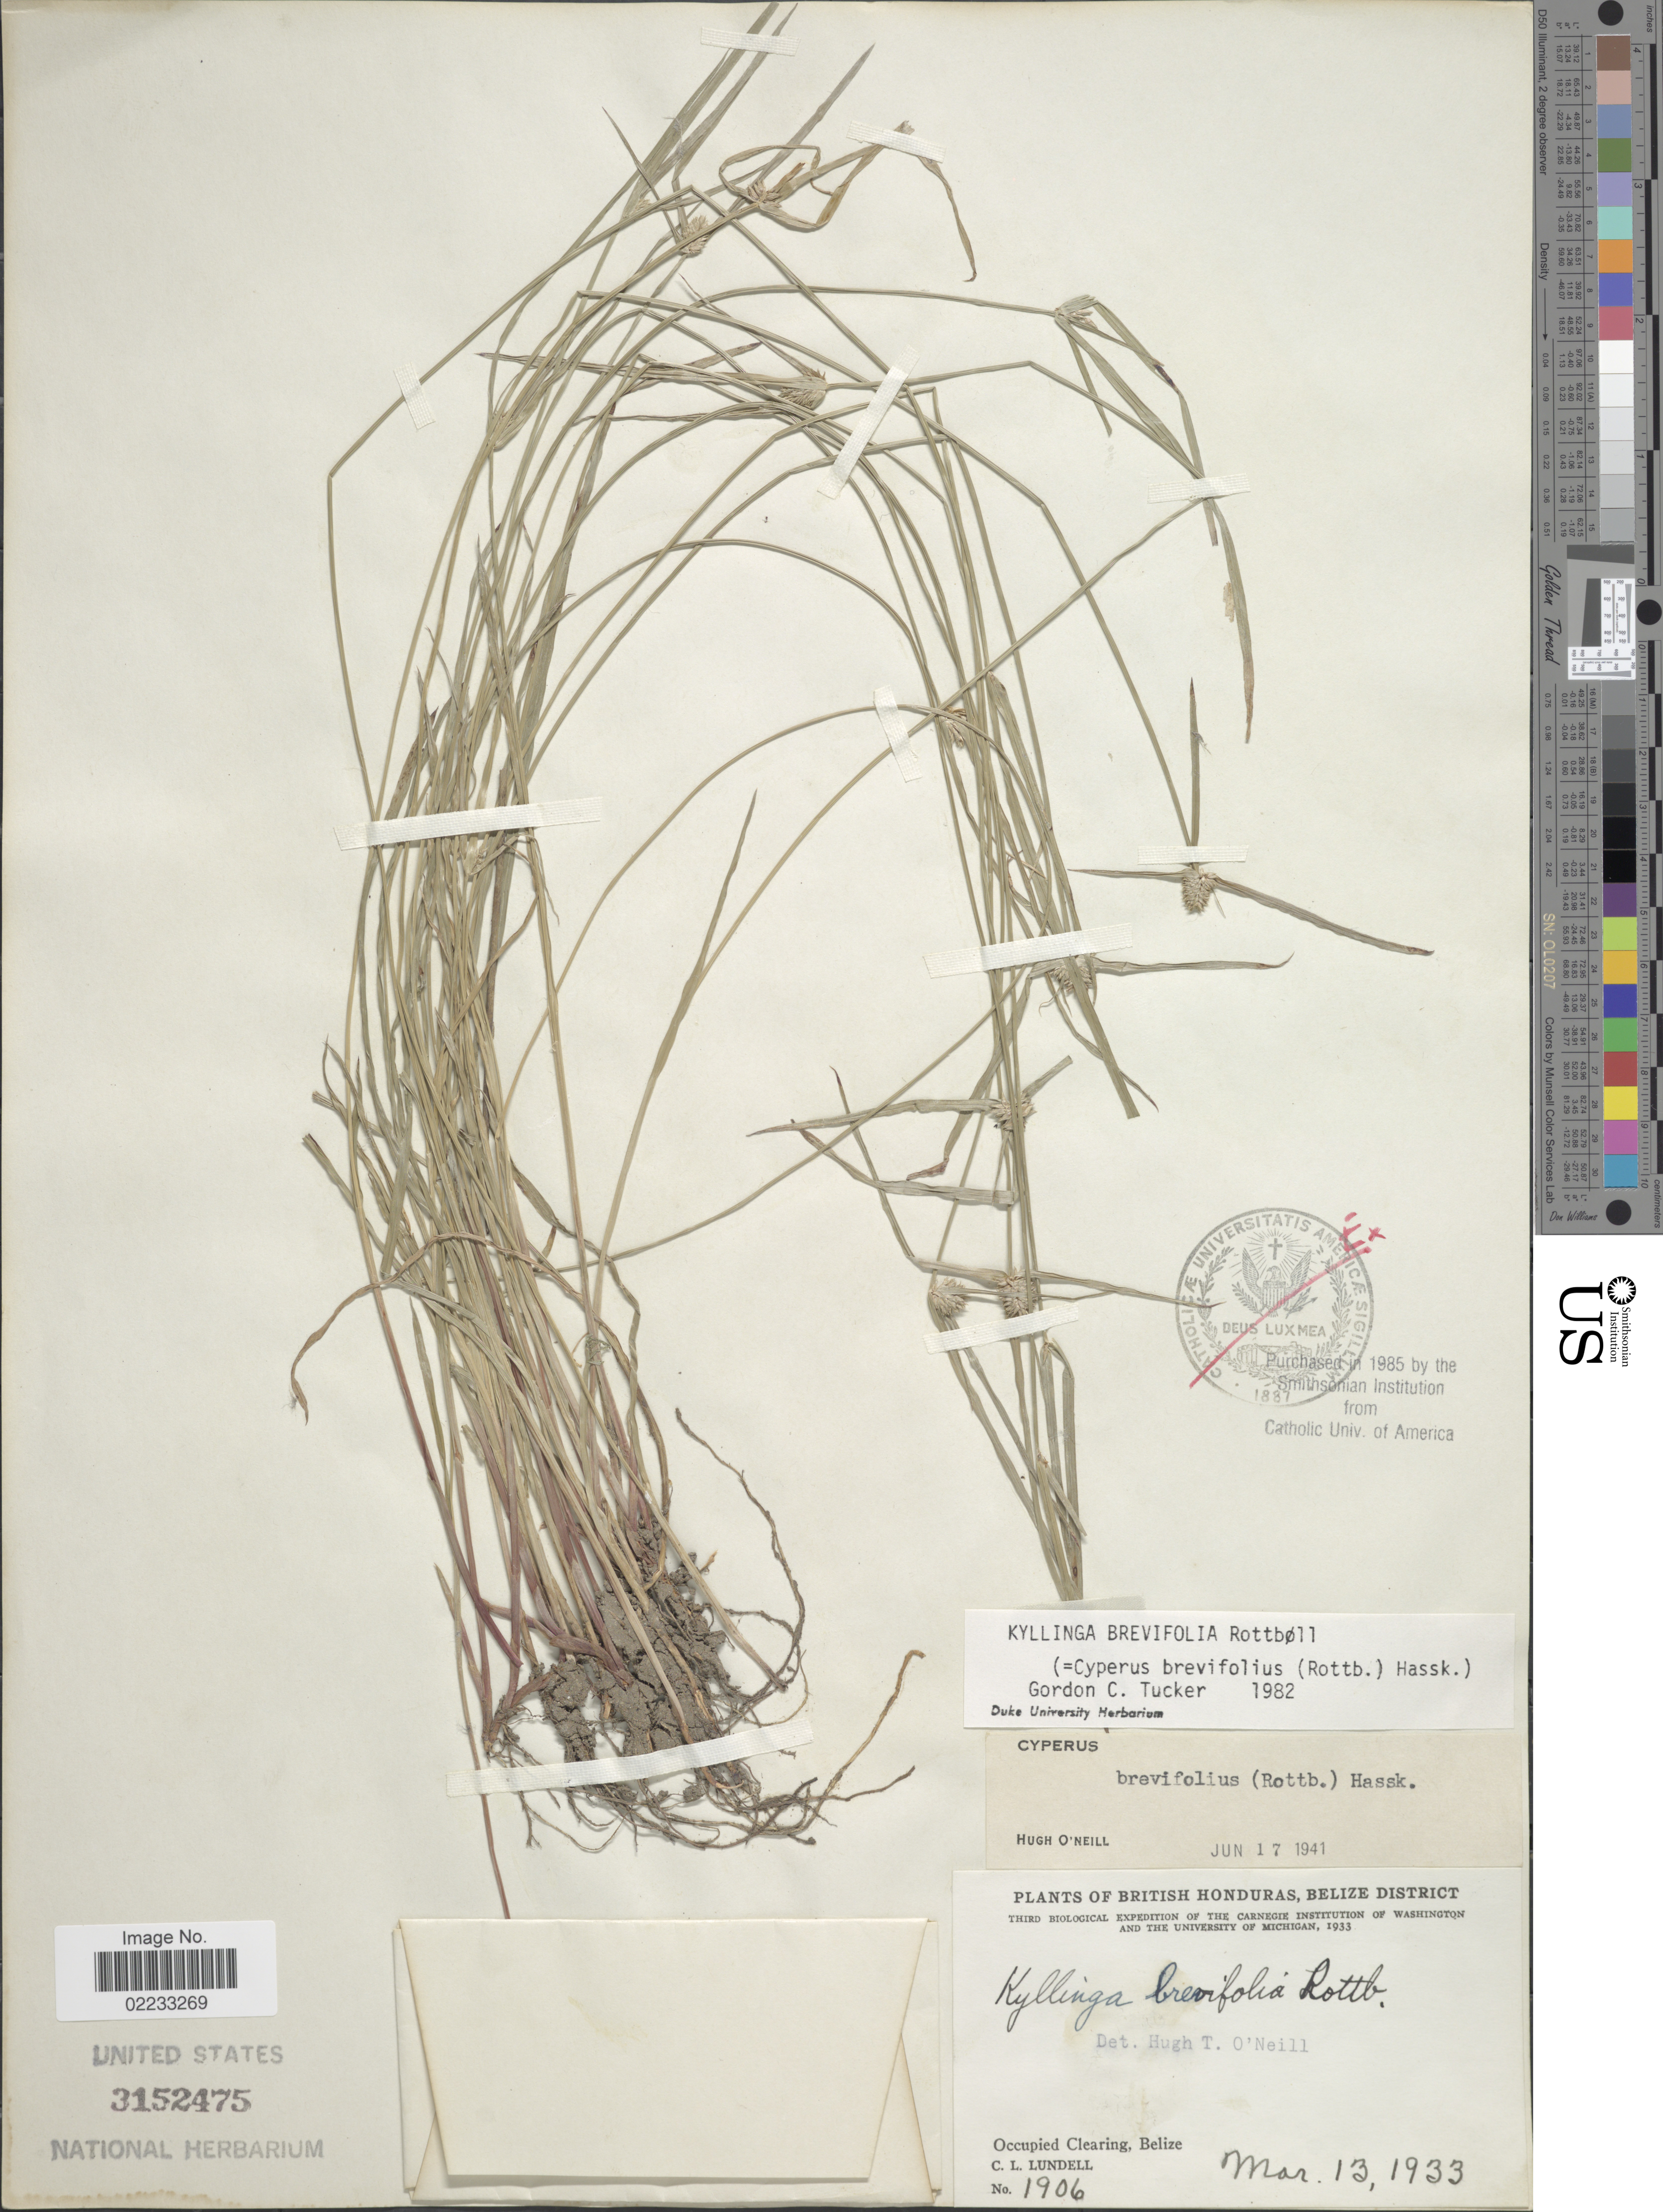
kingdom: Plantae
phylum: Tracheophyta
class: Liliopsida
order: Poales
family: Cyperaceae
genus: Cyperus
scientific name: Cyperus brevifolius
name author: (Rottb.) Hassk.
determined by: Strong, M. T., (US), Smithsonian Institution - National Museum of Natural History (UNITED STATES)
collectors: C. L. Lundell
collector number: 1906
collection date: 1933-03-13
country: Belize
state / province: Belize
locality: British Honduras, Occupied Clearing. Belize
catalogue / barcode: US 3152475